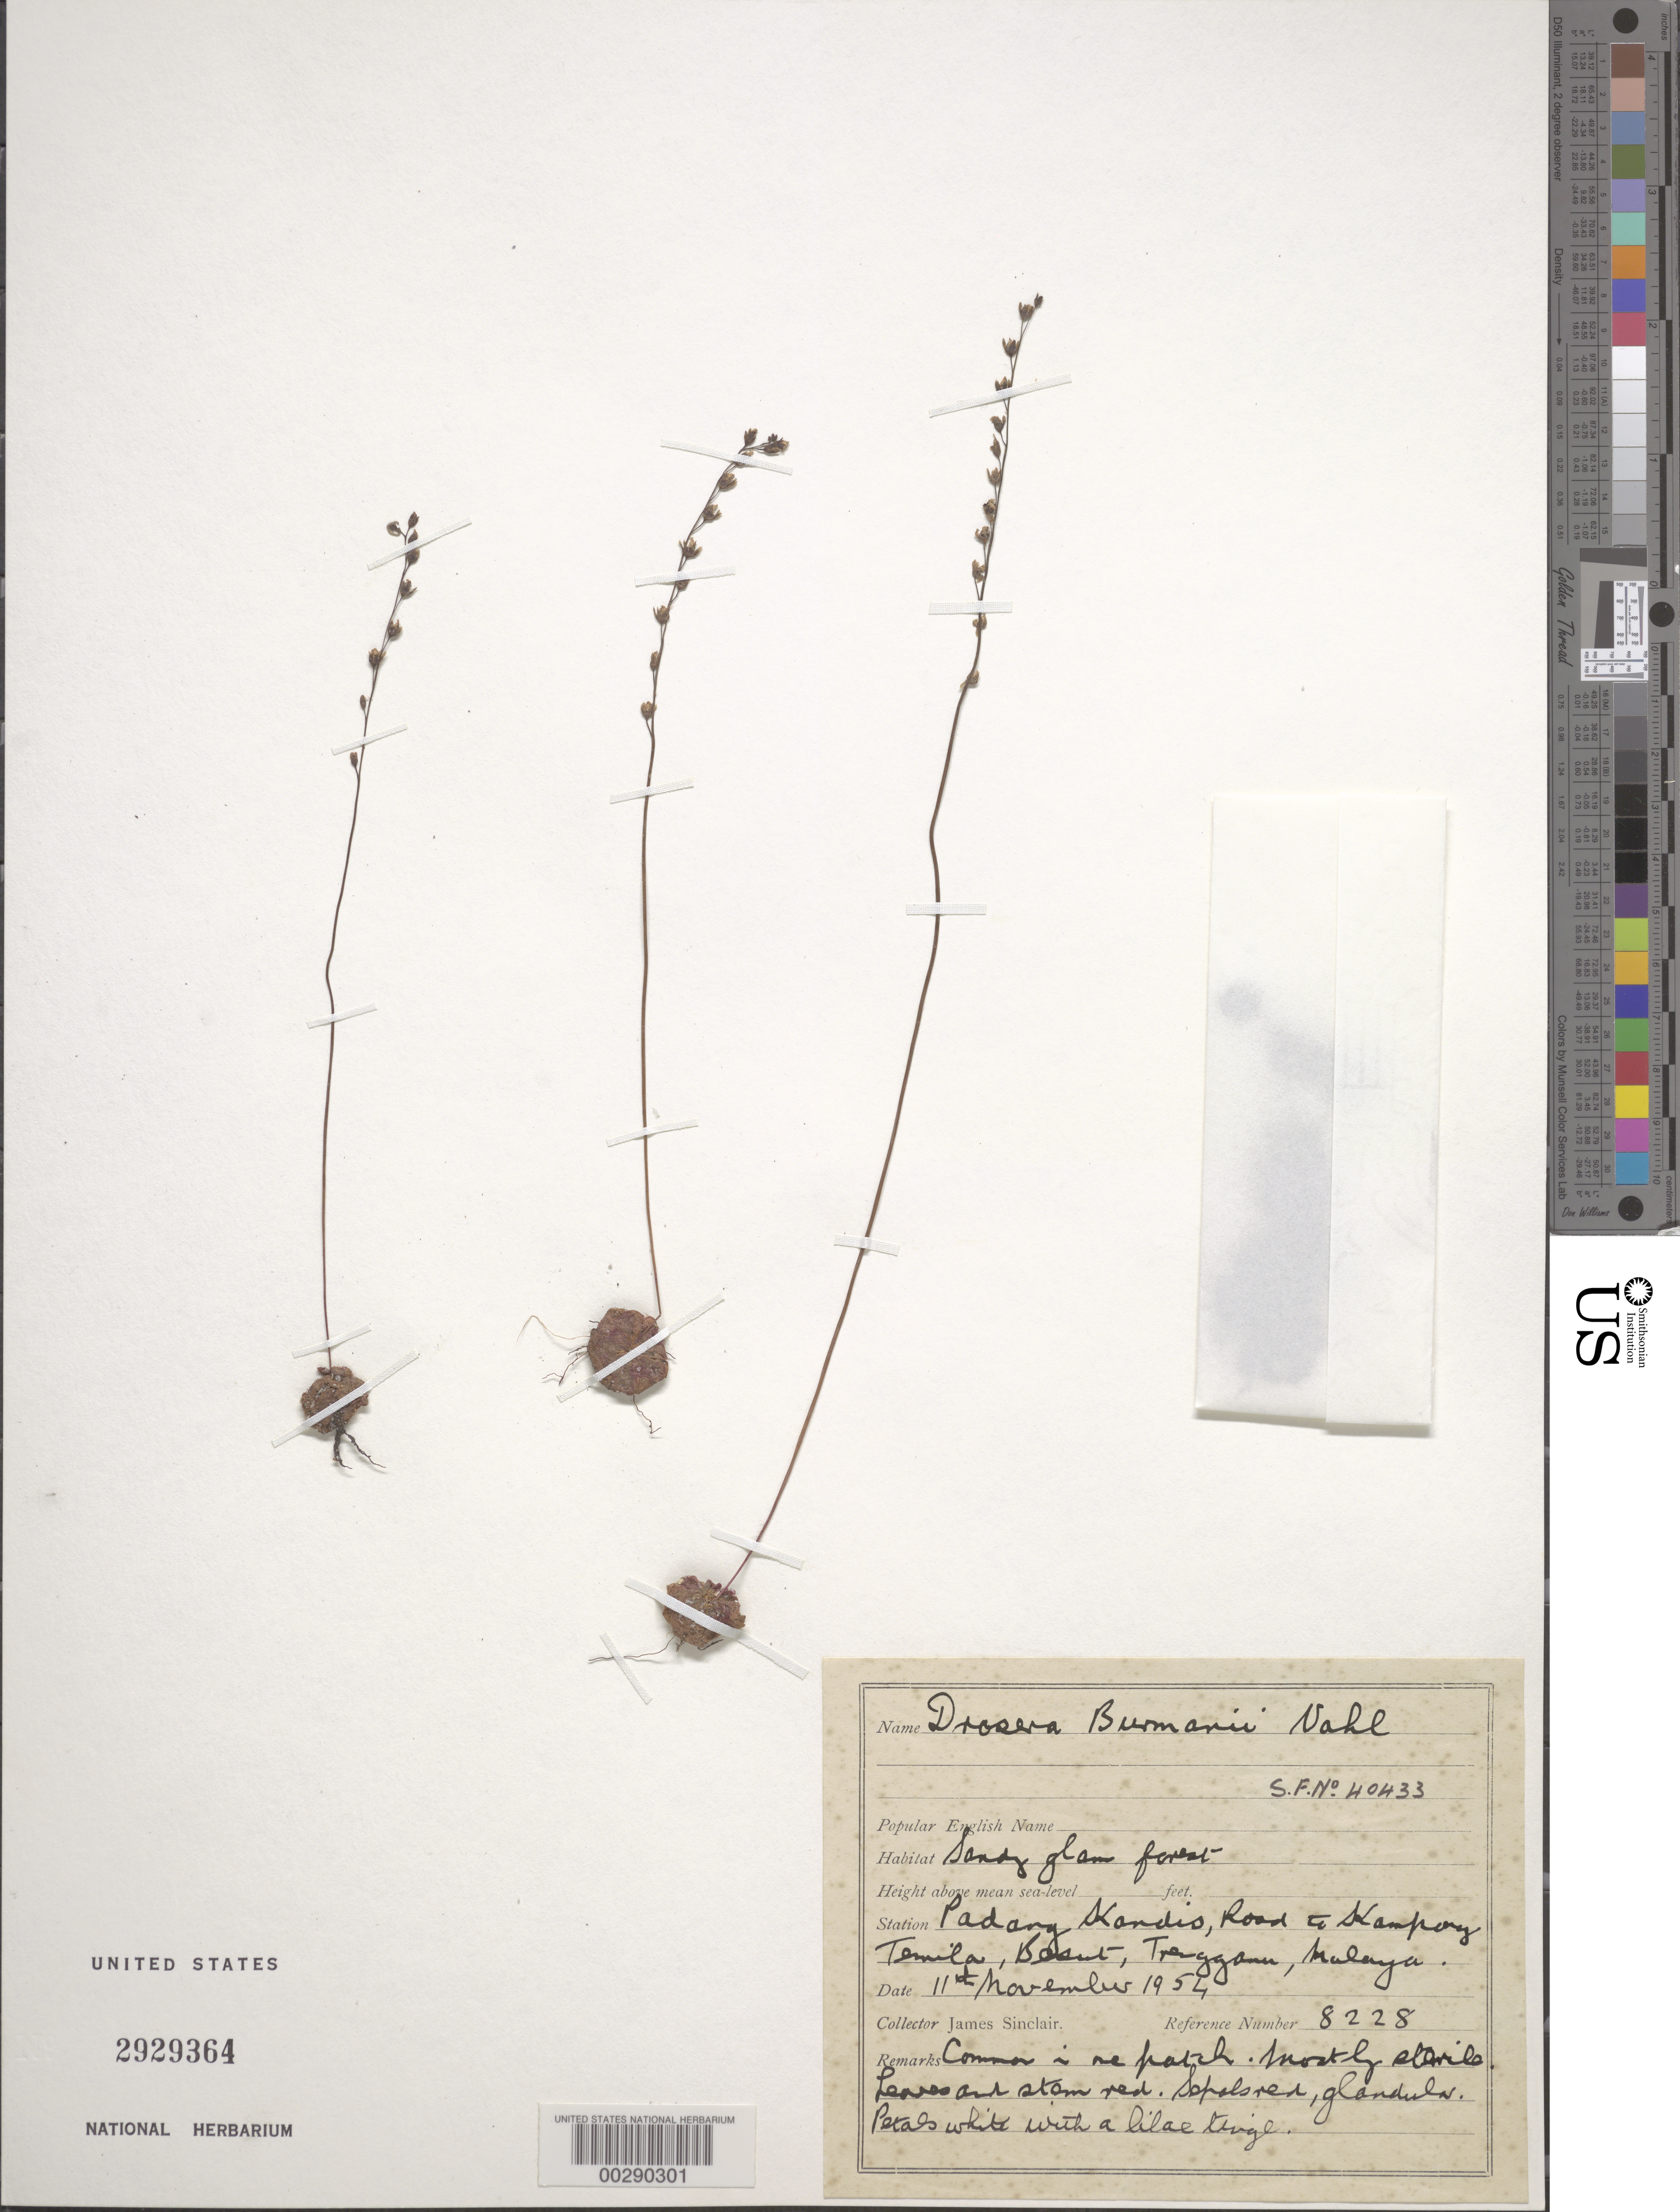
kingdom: Plantae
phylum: Tracheophyta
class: Magnoliopsida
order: Caryophyllales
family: Droseraceae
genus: Drosera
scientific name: Drosera burmannii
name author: Vahl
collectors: J. Sinclair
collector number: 8228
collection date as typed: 11 Nov 1954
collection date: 1954-11-11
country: Malaysia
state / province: Terengganu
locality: Padang slandio, road to kampang temila, [Malay Peninsula]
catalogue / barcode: US 2929364